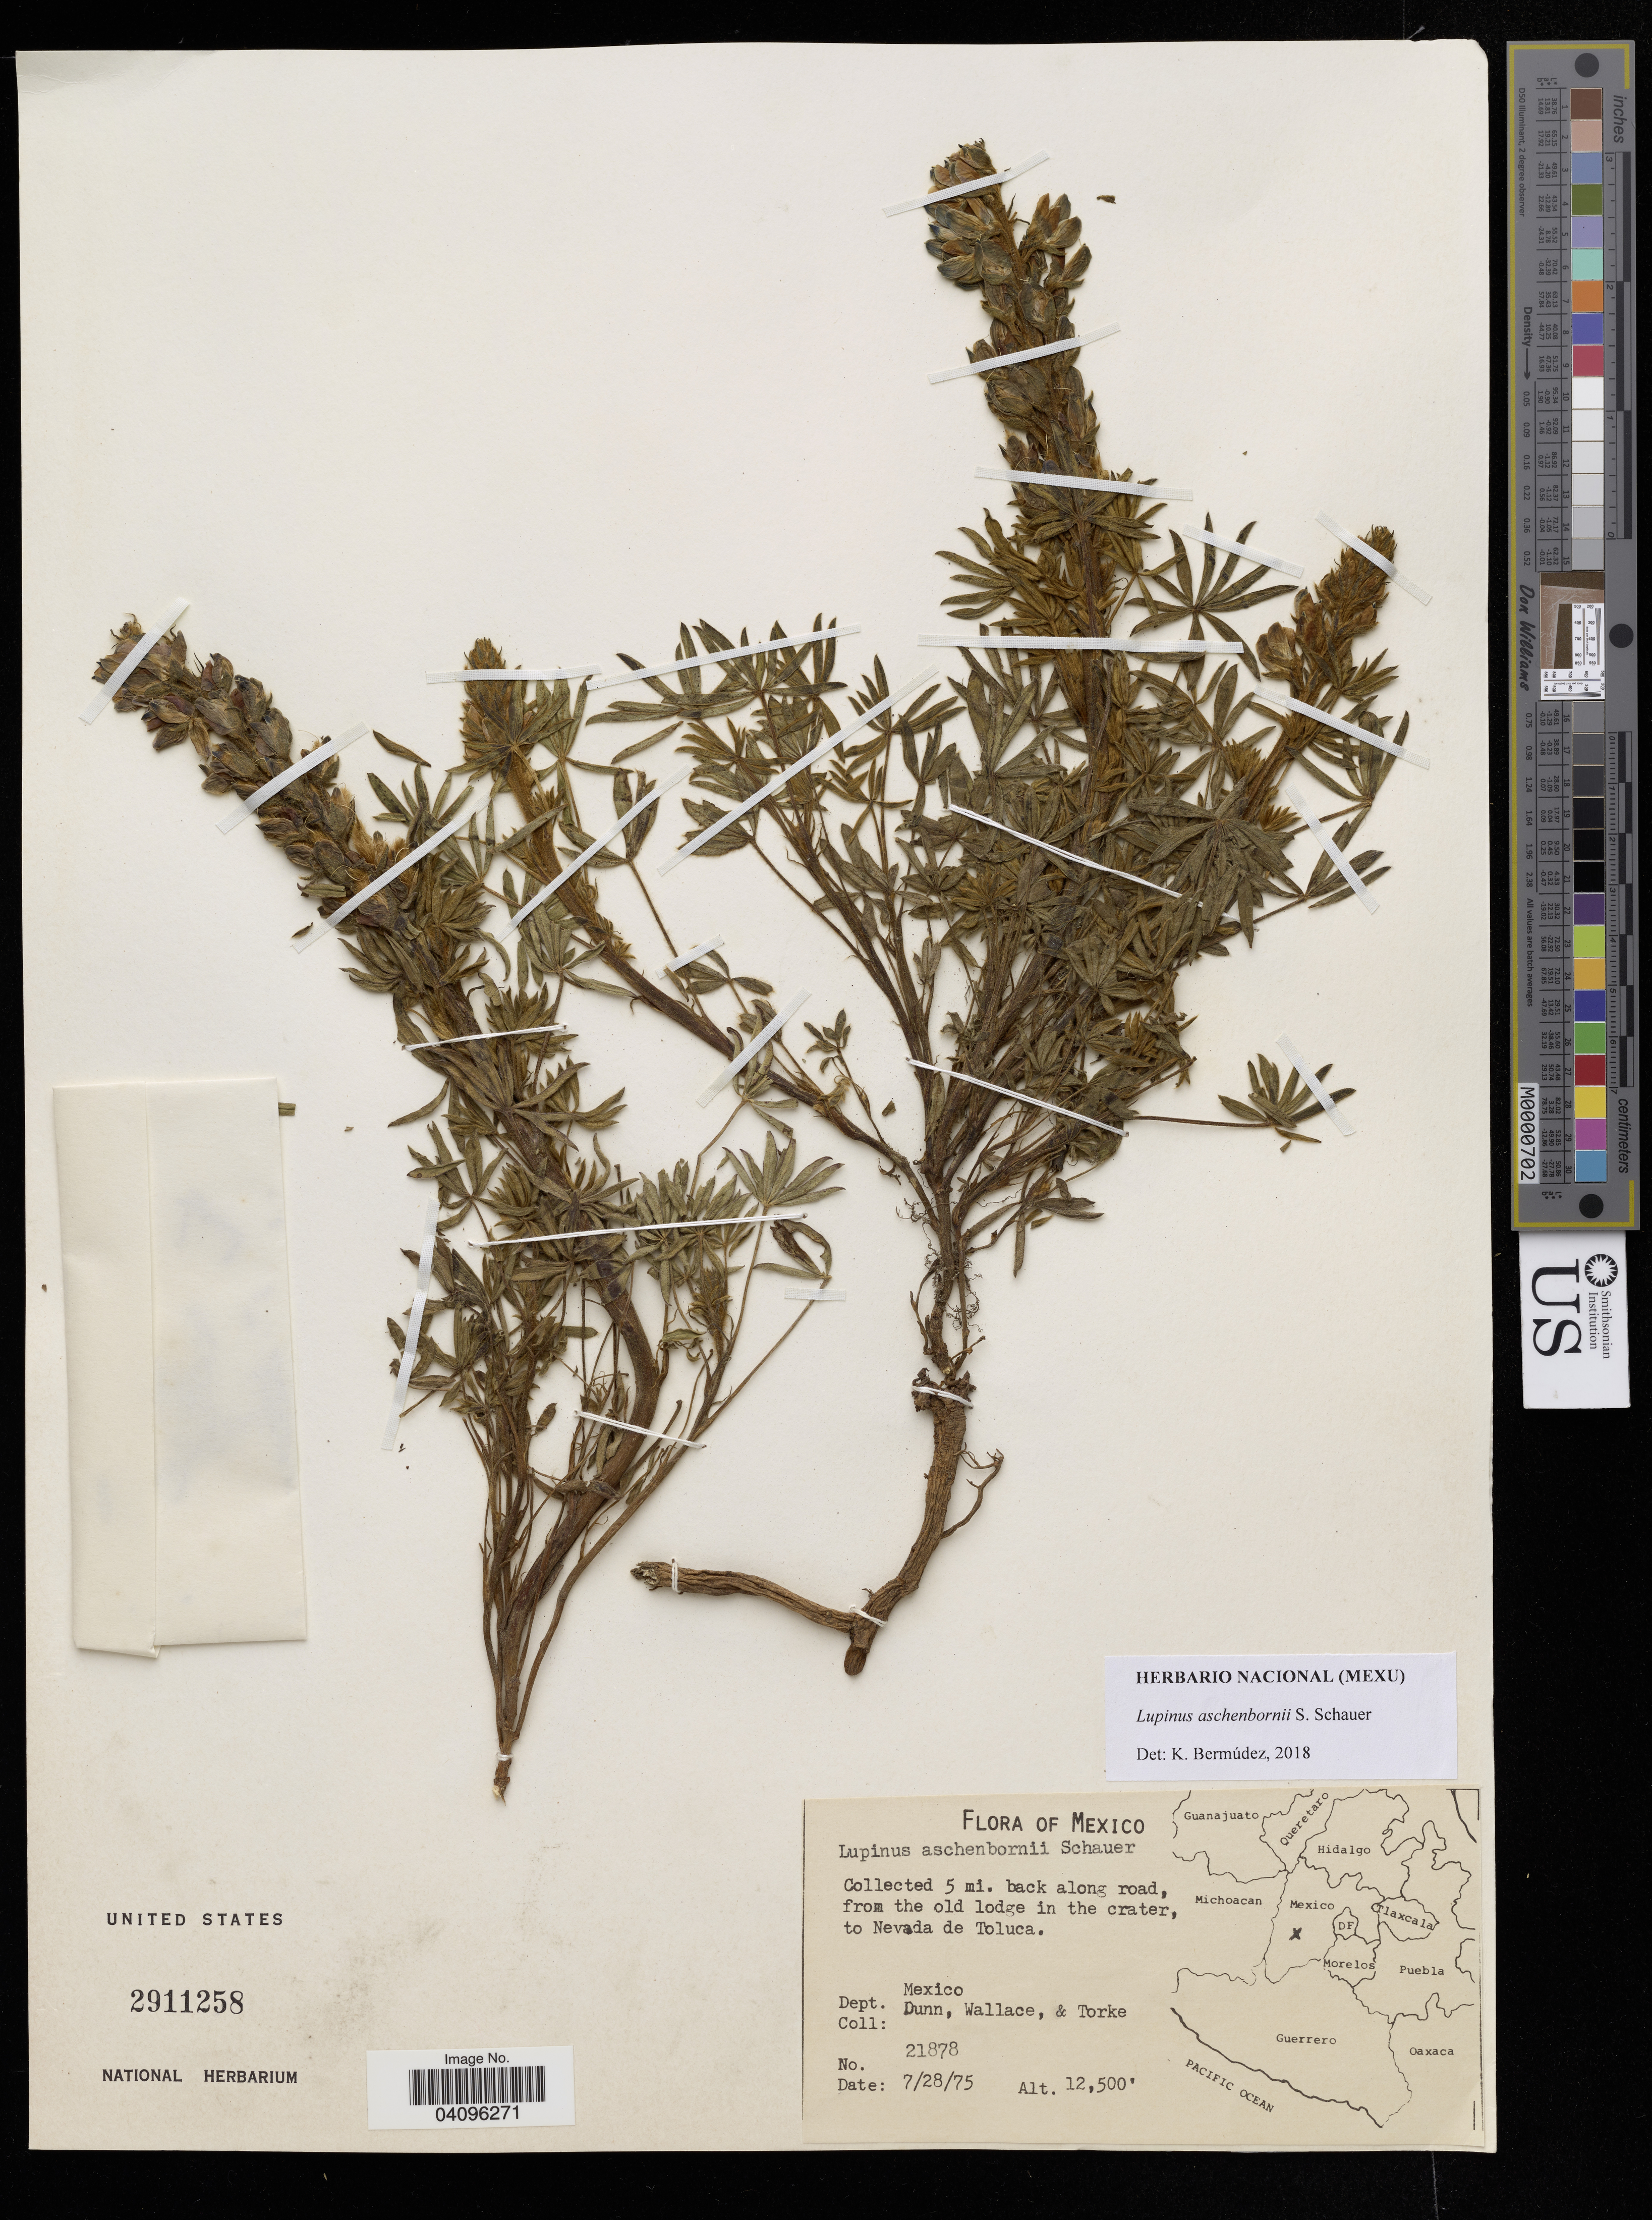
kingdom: Plantae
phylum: Tracheophyta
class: Magnoliopsida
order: Fabales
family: Fabaceae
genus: Lupinus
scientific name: Lupinus aschenbornii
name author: S. Schauer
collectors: -- Dunn, Wallace, -- & Torke, --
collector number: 21878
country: Mexico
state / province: México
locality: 5 mi. back along road, from the old lodge in the crater, to Nevada de Toluca.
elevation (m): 3810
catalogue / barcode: US 2911258